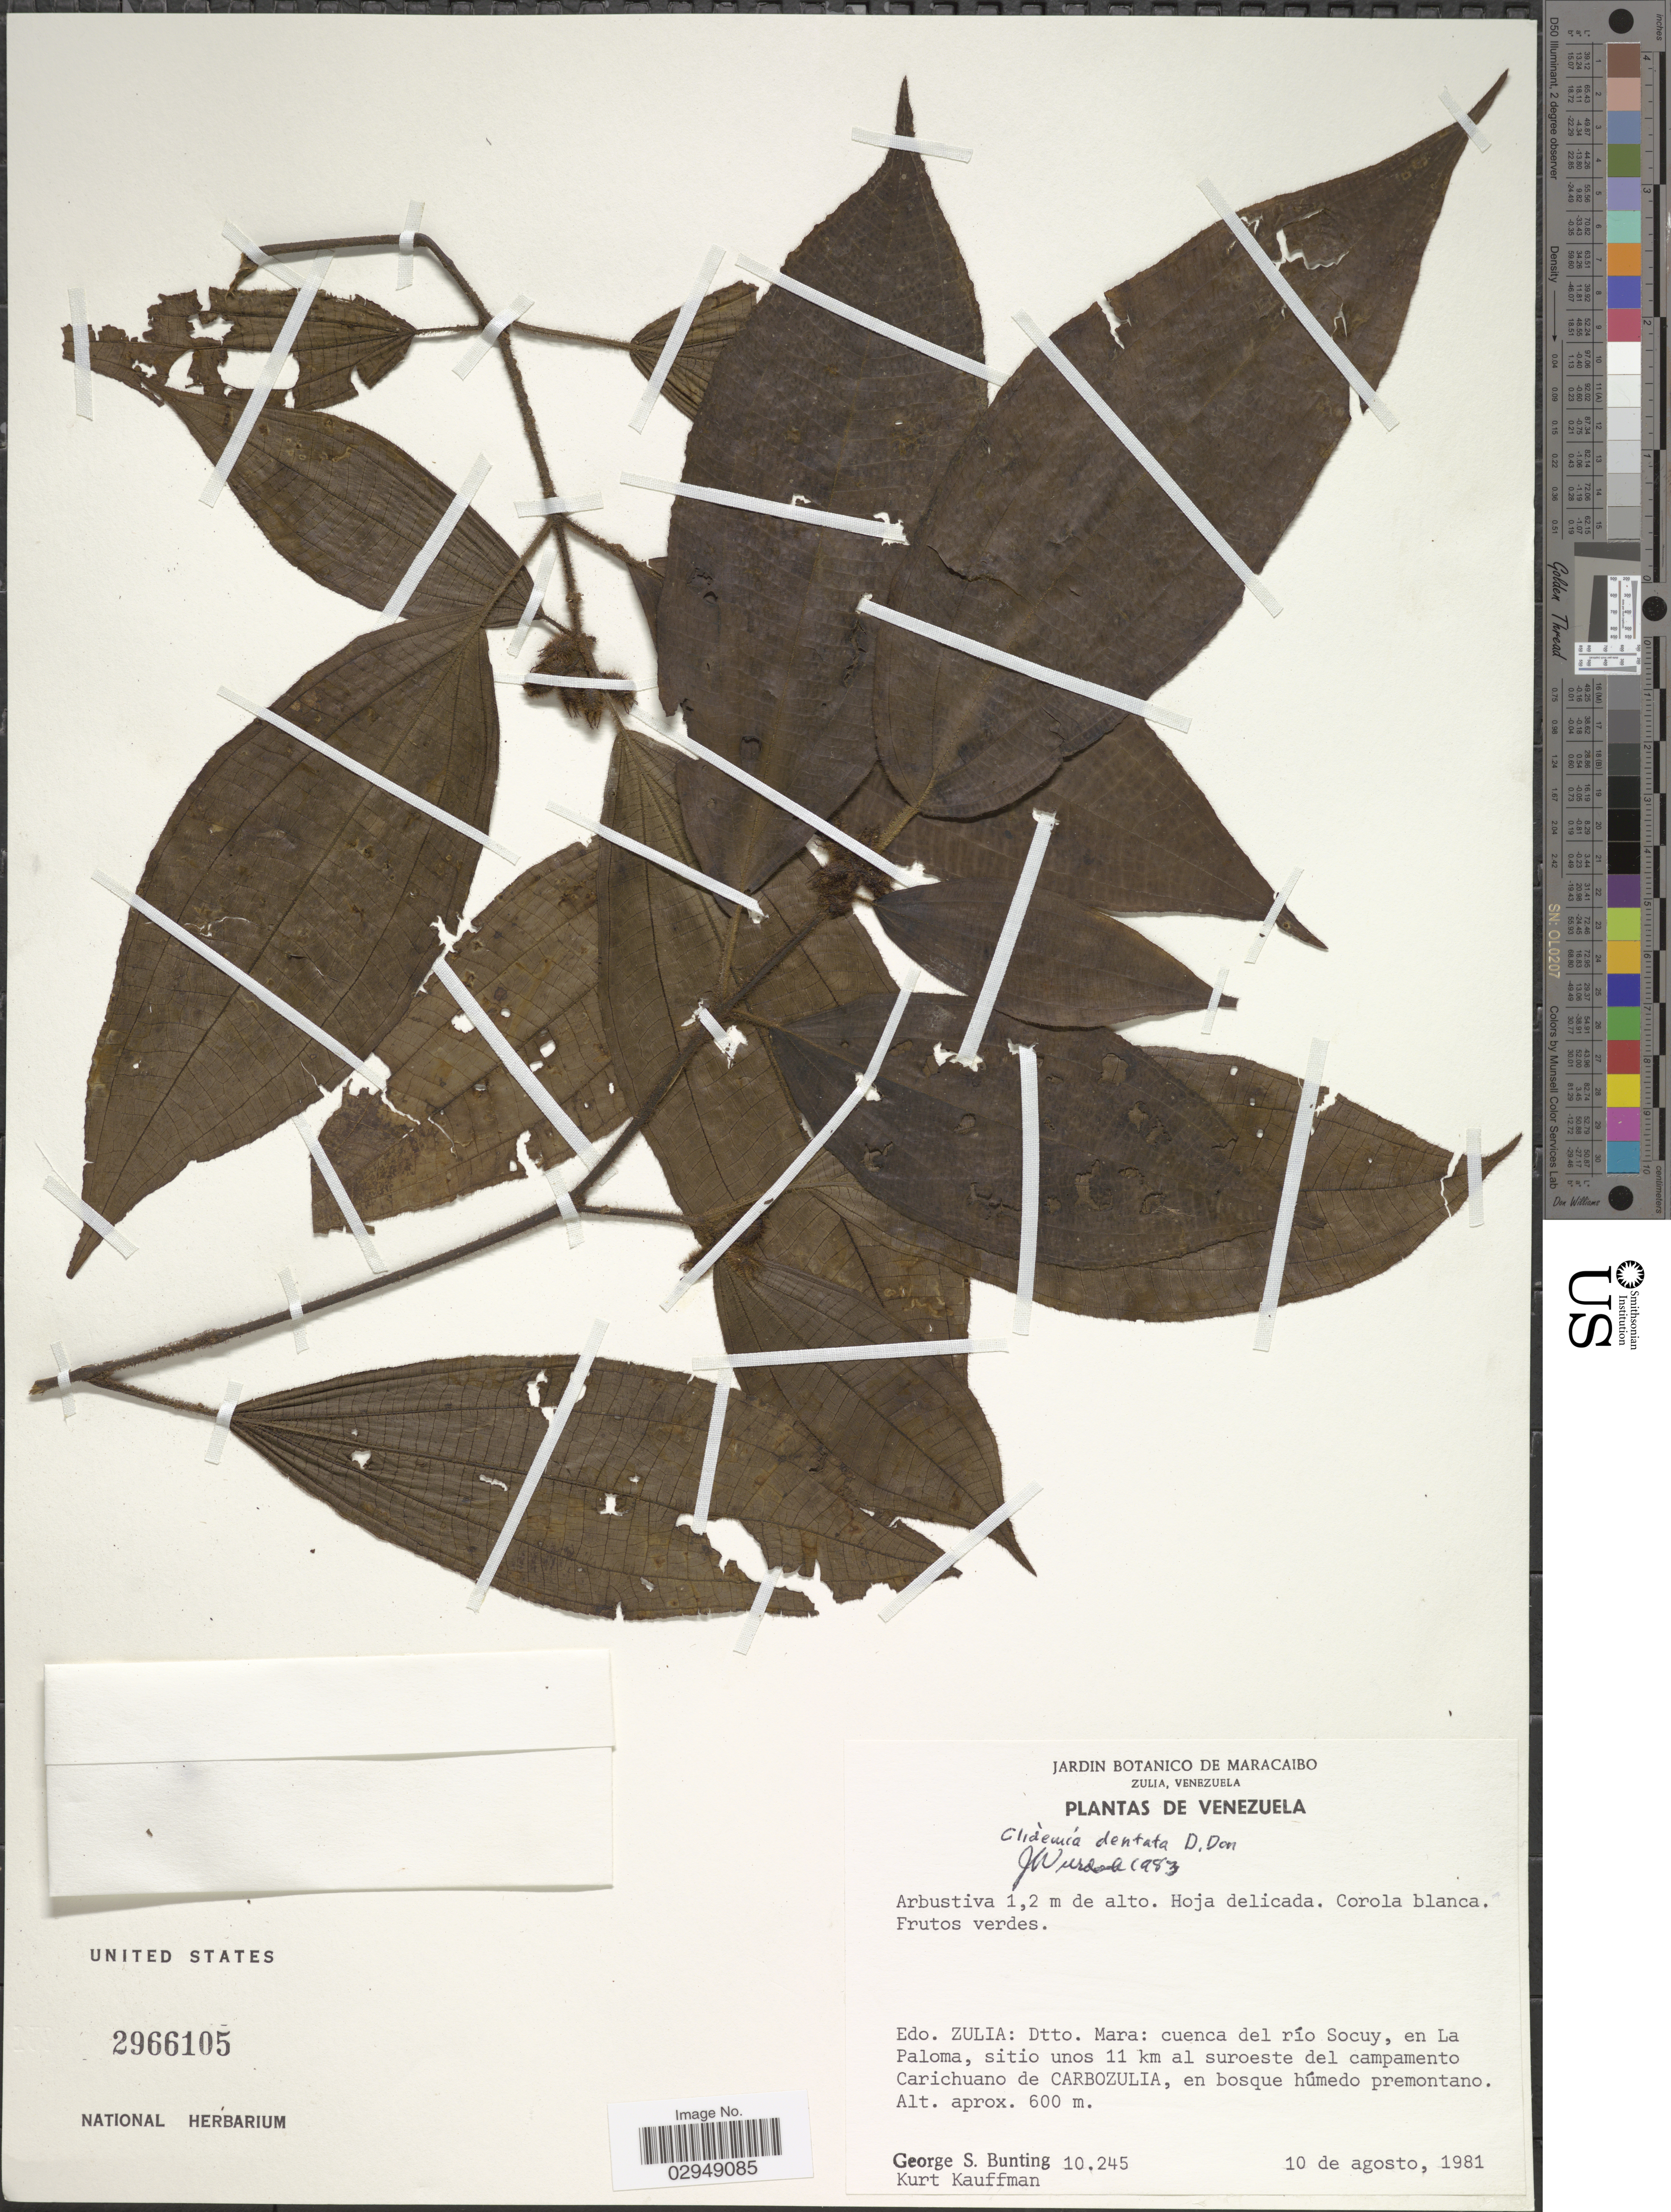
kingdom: Plantae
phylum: Tracheophyta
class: Magnoliopsida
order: Myrtales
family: Melastomataceae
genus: Clidemia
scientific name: Clidemia dentata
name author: D. Don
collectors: G. S. Bunting & K. Kauffman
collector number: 10245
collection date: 1981-08-10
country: Venezuela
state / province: Zulia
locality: Dtto. Mara, cuenca del río Socuy, en La Paloma, sitio unos 11 km al sureste del campamento Carichuano de Carbozulia.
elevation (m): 600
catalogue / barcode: US 2966105